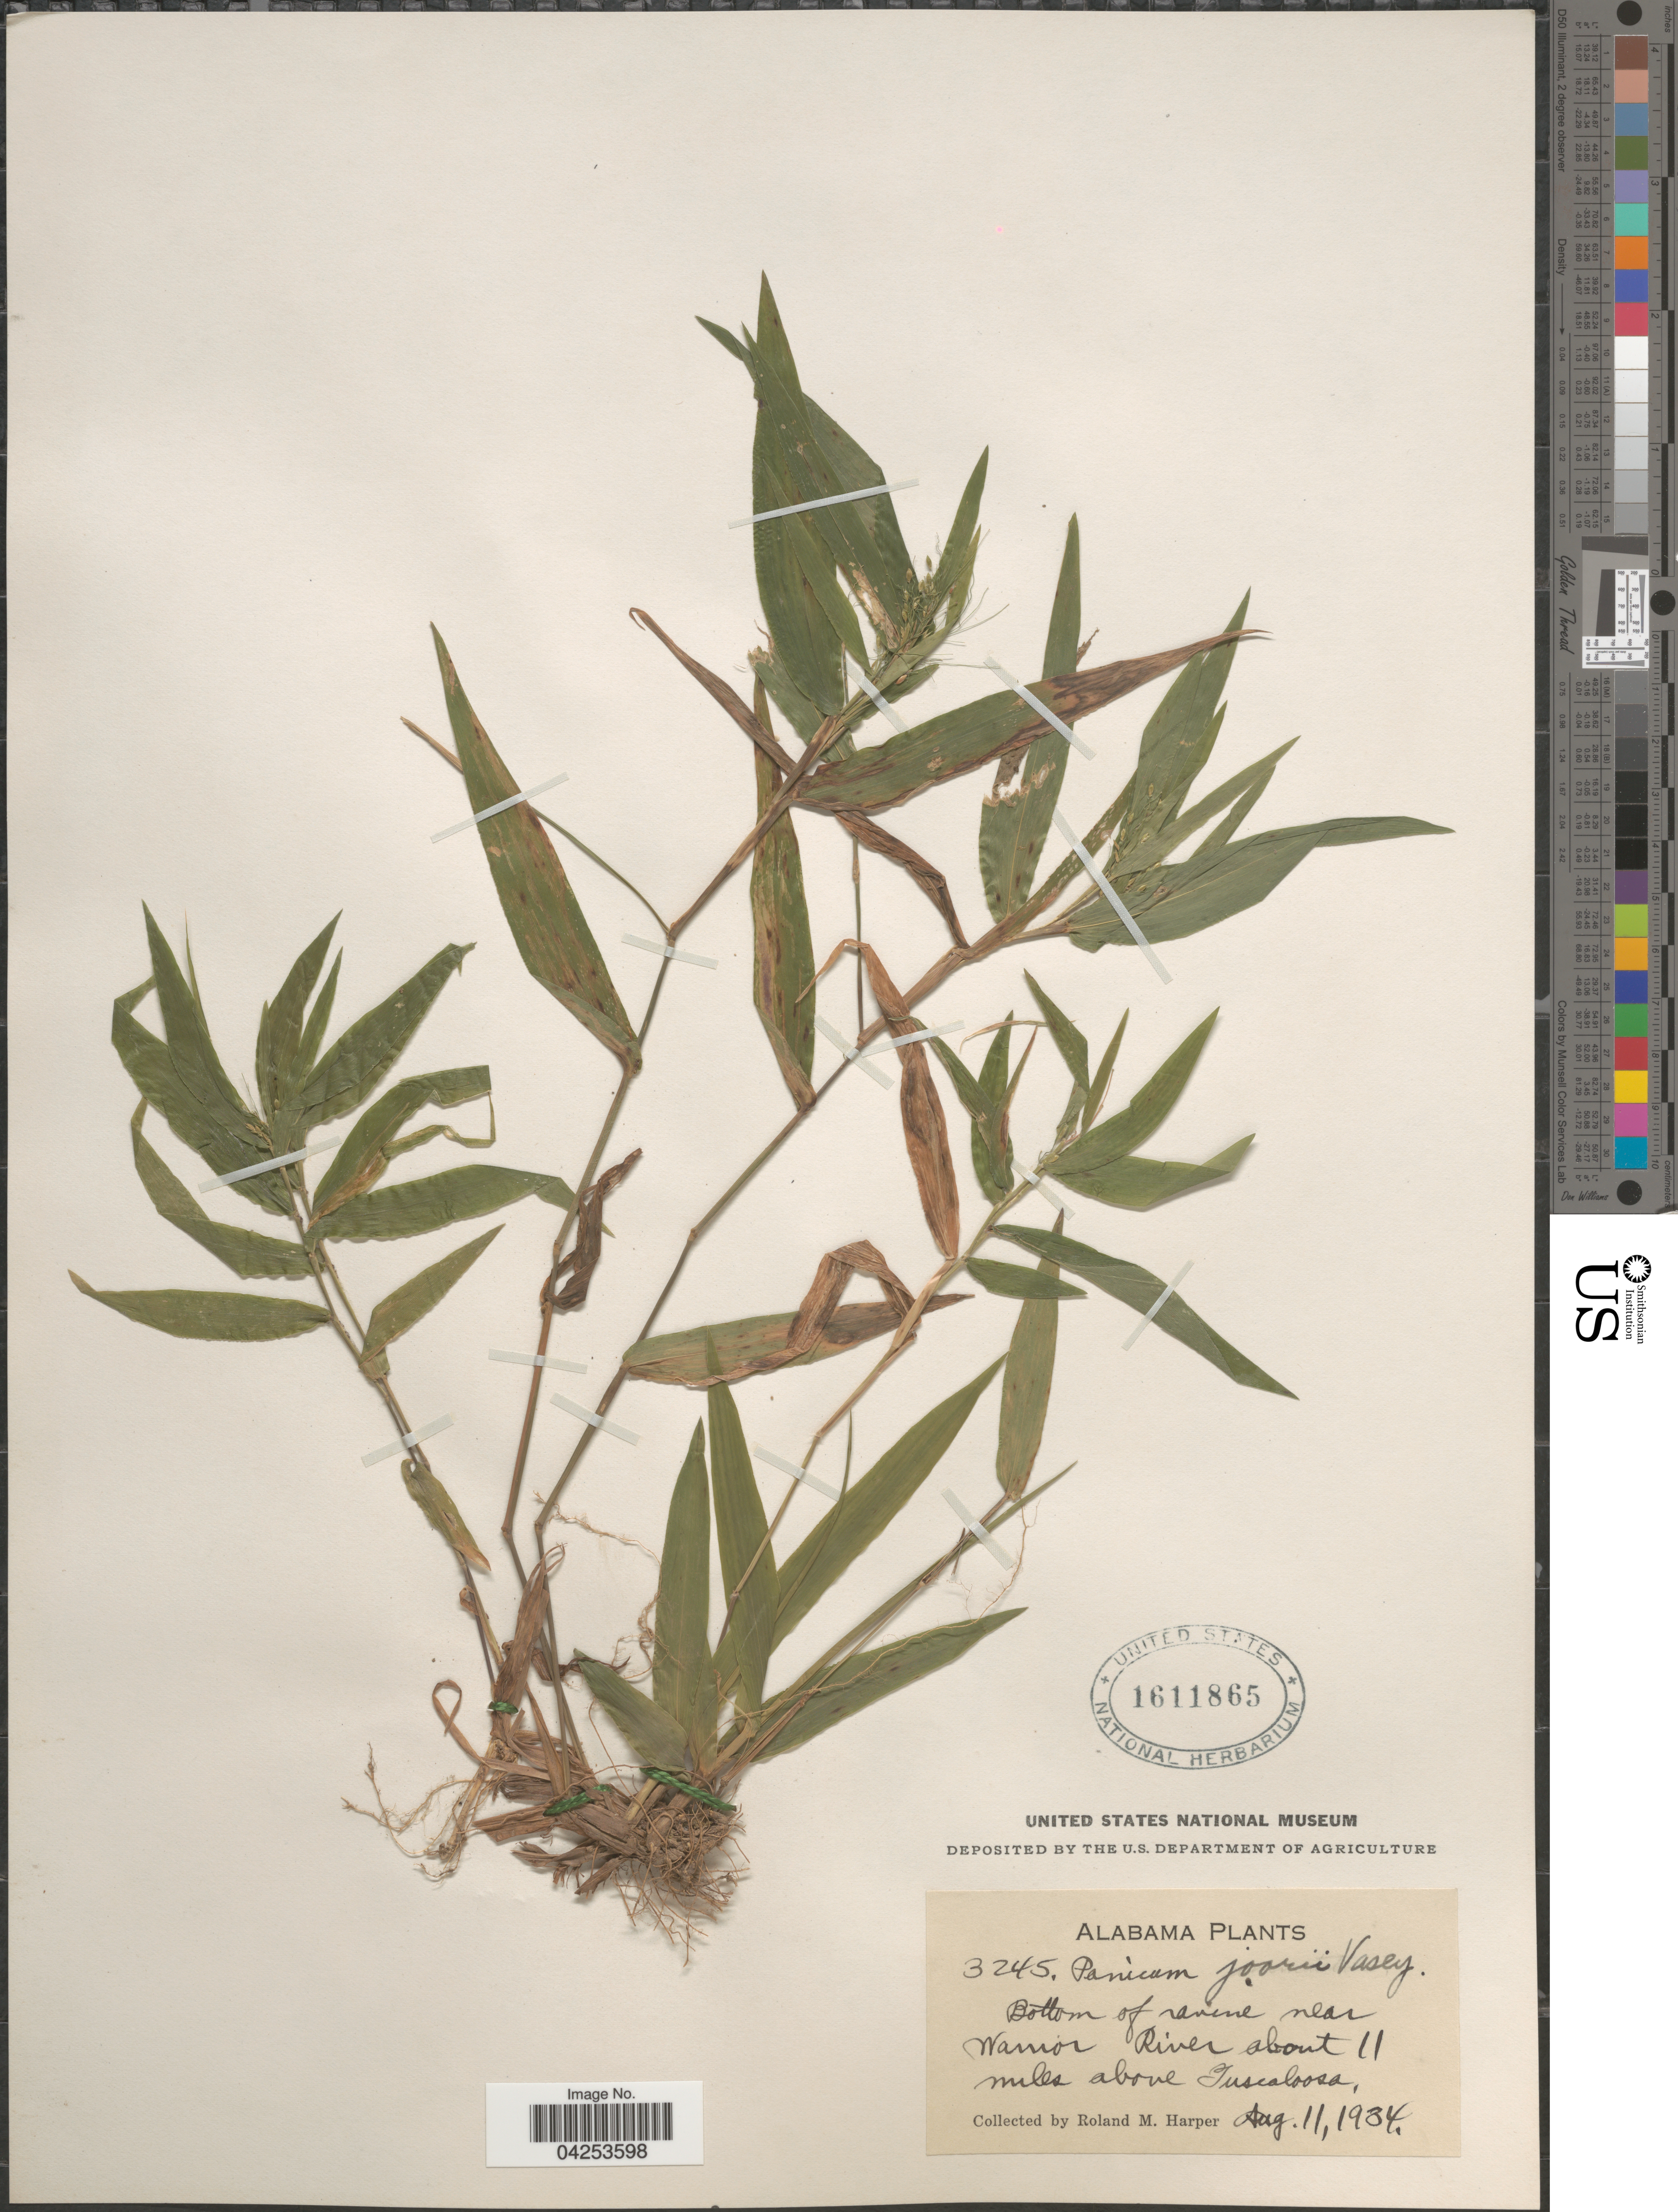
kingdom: Plantae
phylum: Tracheophyta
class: Liliopsida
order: Poales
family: Poaceae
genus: Dichanthelium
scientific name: Dichanthelium commutatum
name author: (Schult.) Gould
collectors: R. M. Harper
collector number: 3245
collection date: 1934-08-11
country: United States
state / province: Alabama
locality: Bottom of ravine near Warrior River about 11 miles above Tuscaloosa.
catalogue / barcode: US 1611865